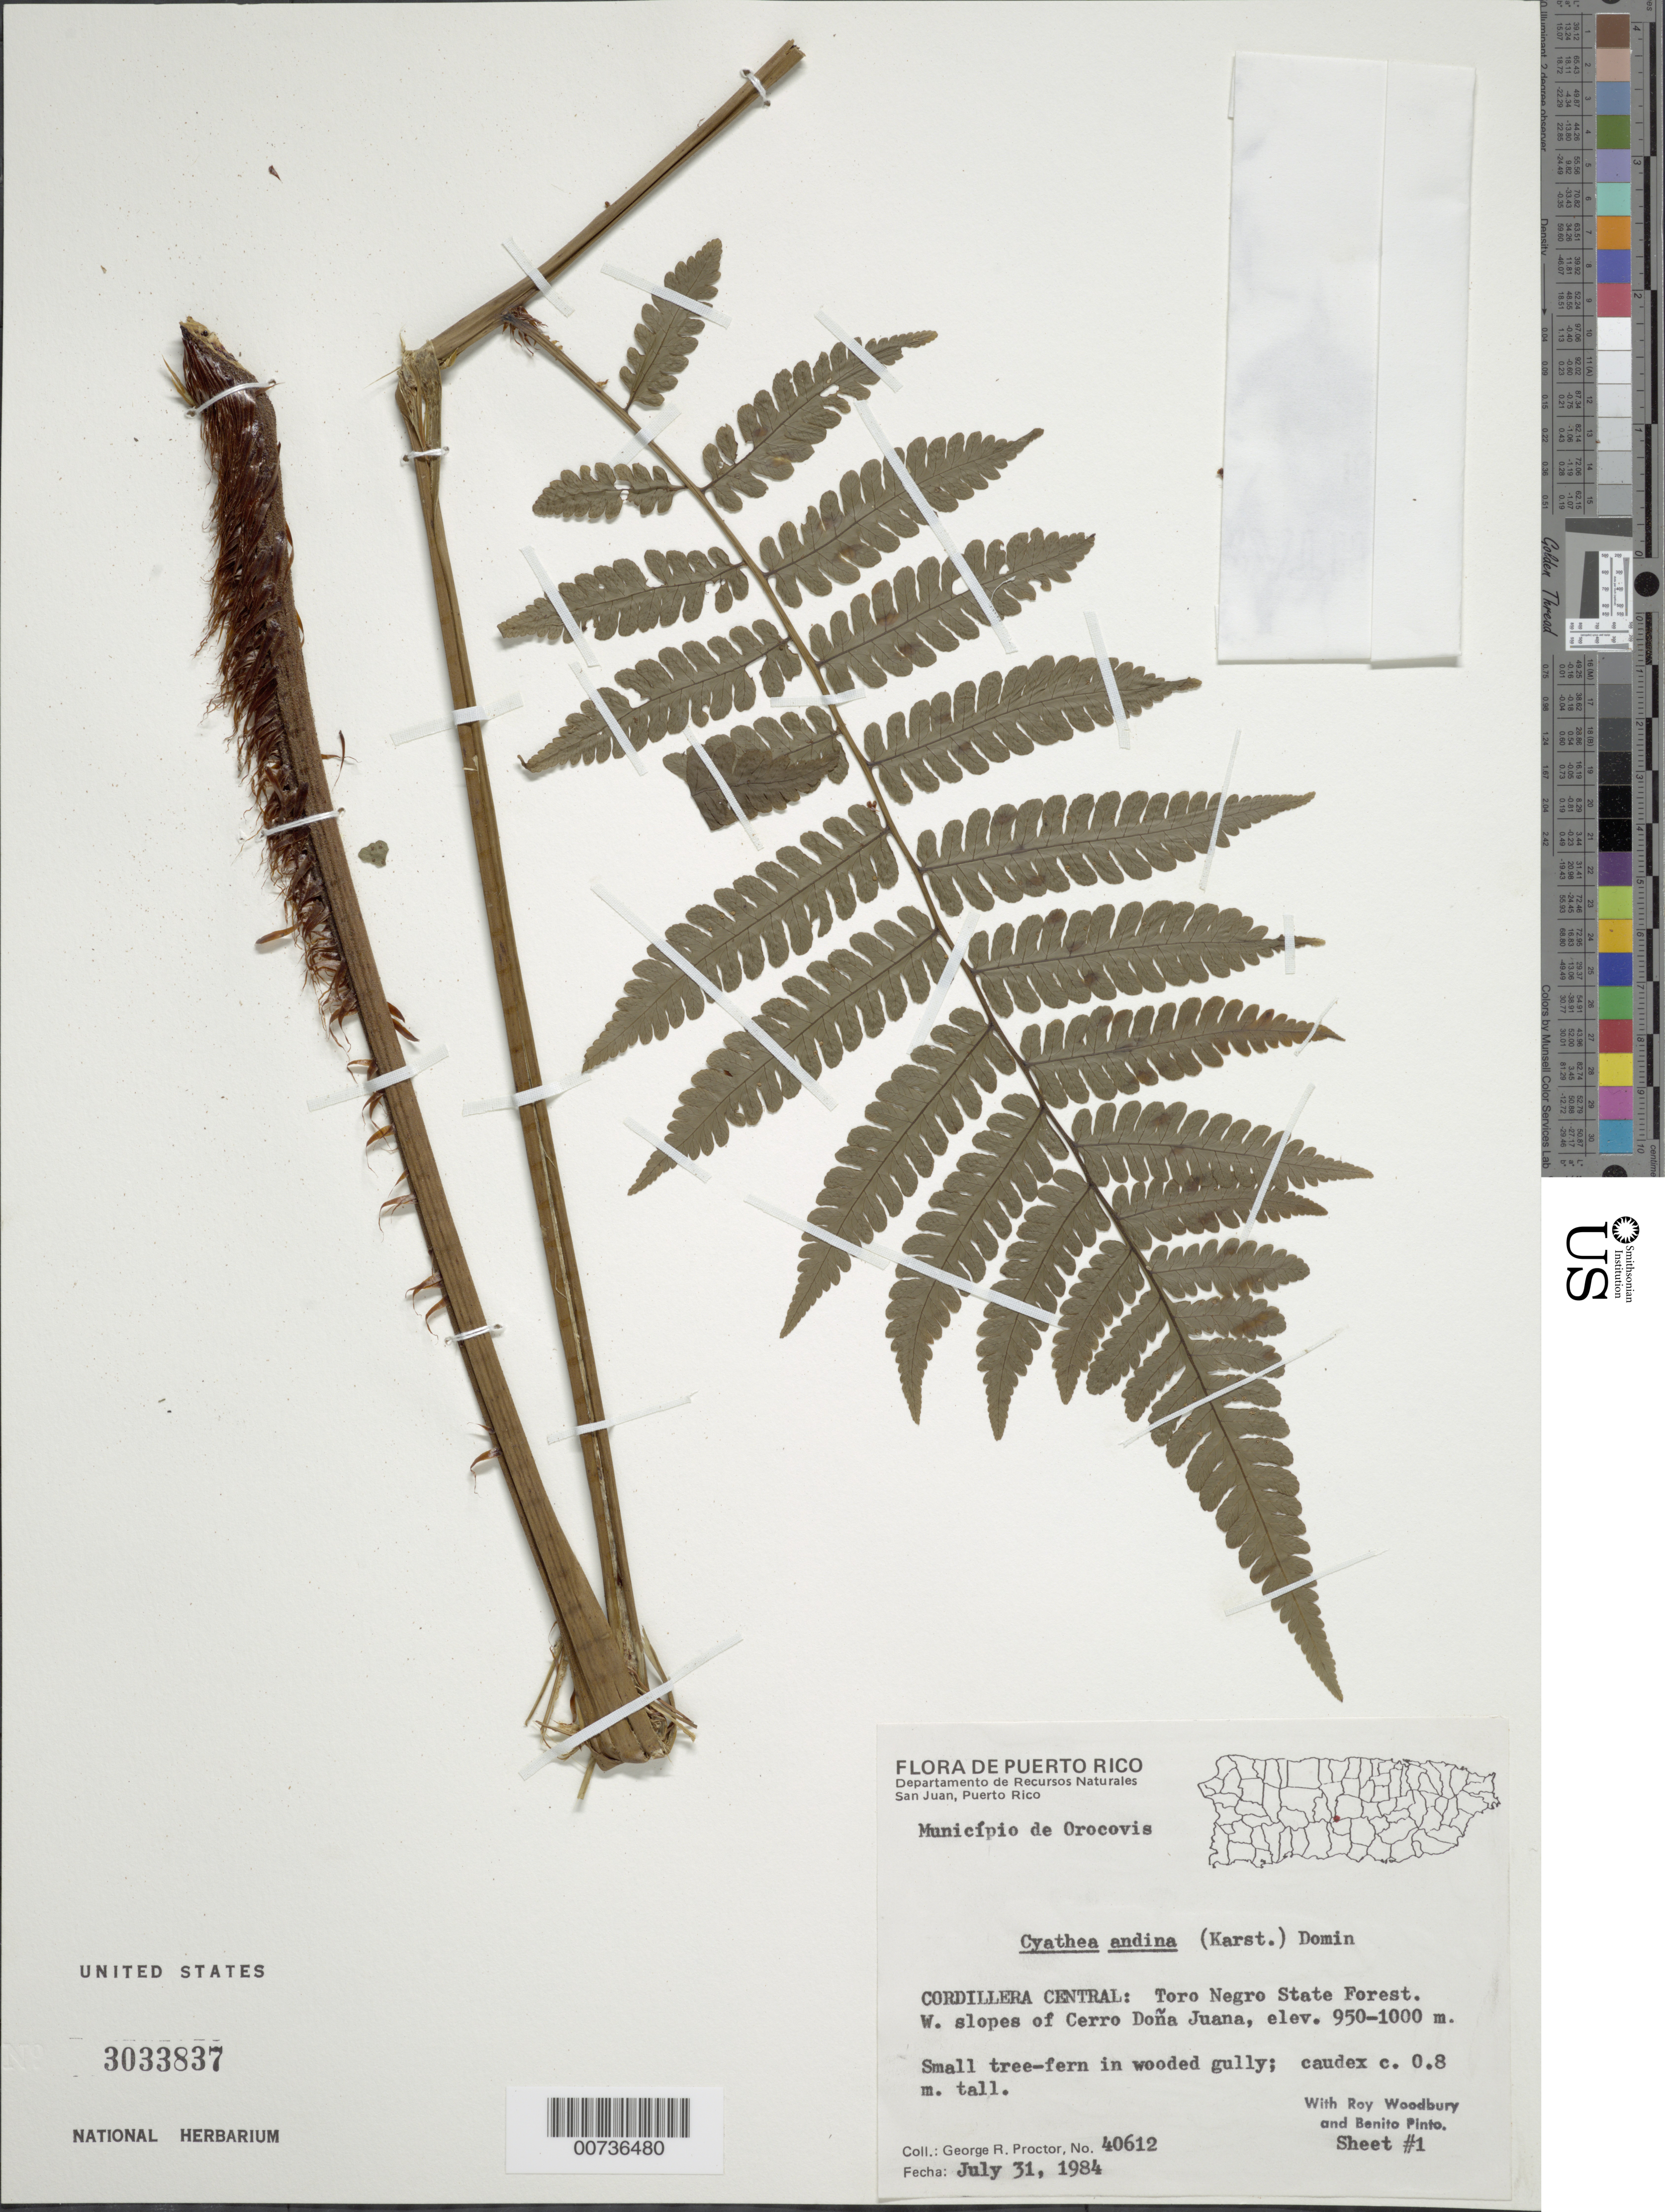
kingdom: Plantae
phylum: Tracheophyta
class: Polypodiopsida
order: Cyatheales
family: Cyatheaceae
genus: Cyathea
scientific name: Cyathea andina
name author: Domin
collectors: G. R. Proctor, R. O. Woodbury & B. Pinto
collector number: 40612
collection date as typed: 31 Jul 1984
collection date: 1984-07-31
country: Puerto Rico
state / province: Orocovis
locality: Cordillera Central: Toro Negro State Forest. W. slopes of Cerro Doña Juana. Municipio de Orocovis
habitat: Small tree-fern in wooded gully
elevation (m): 950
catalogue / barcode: US 3033837